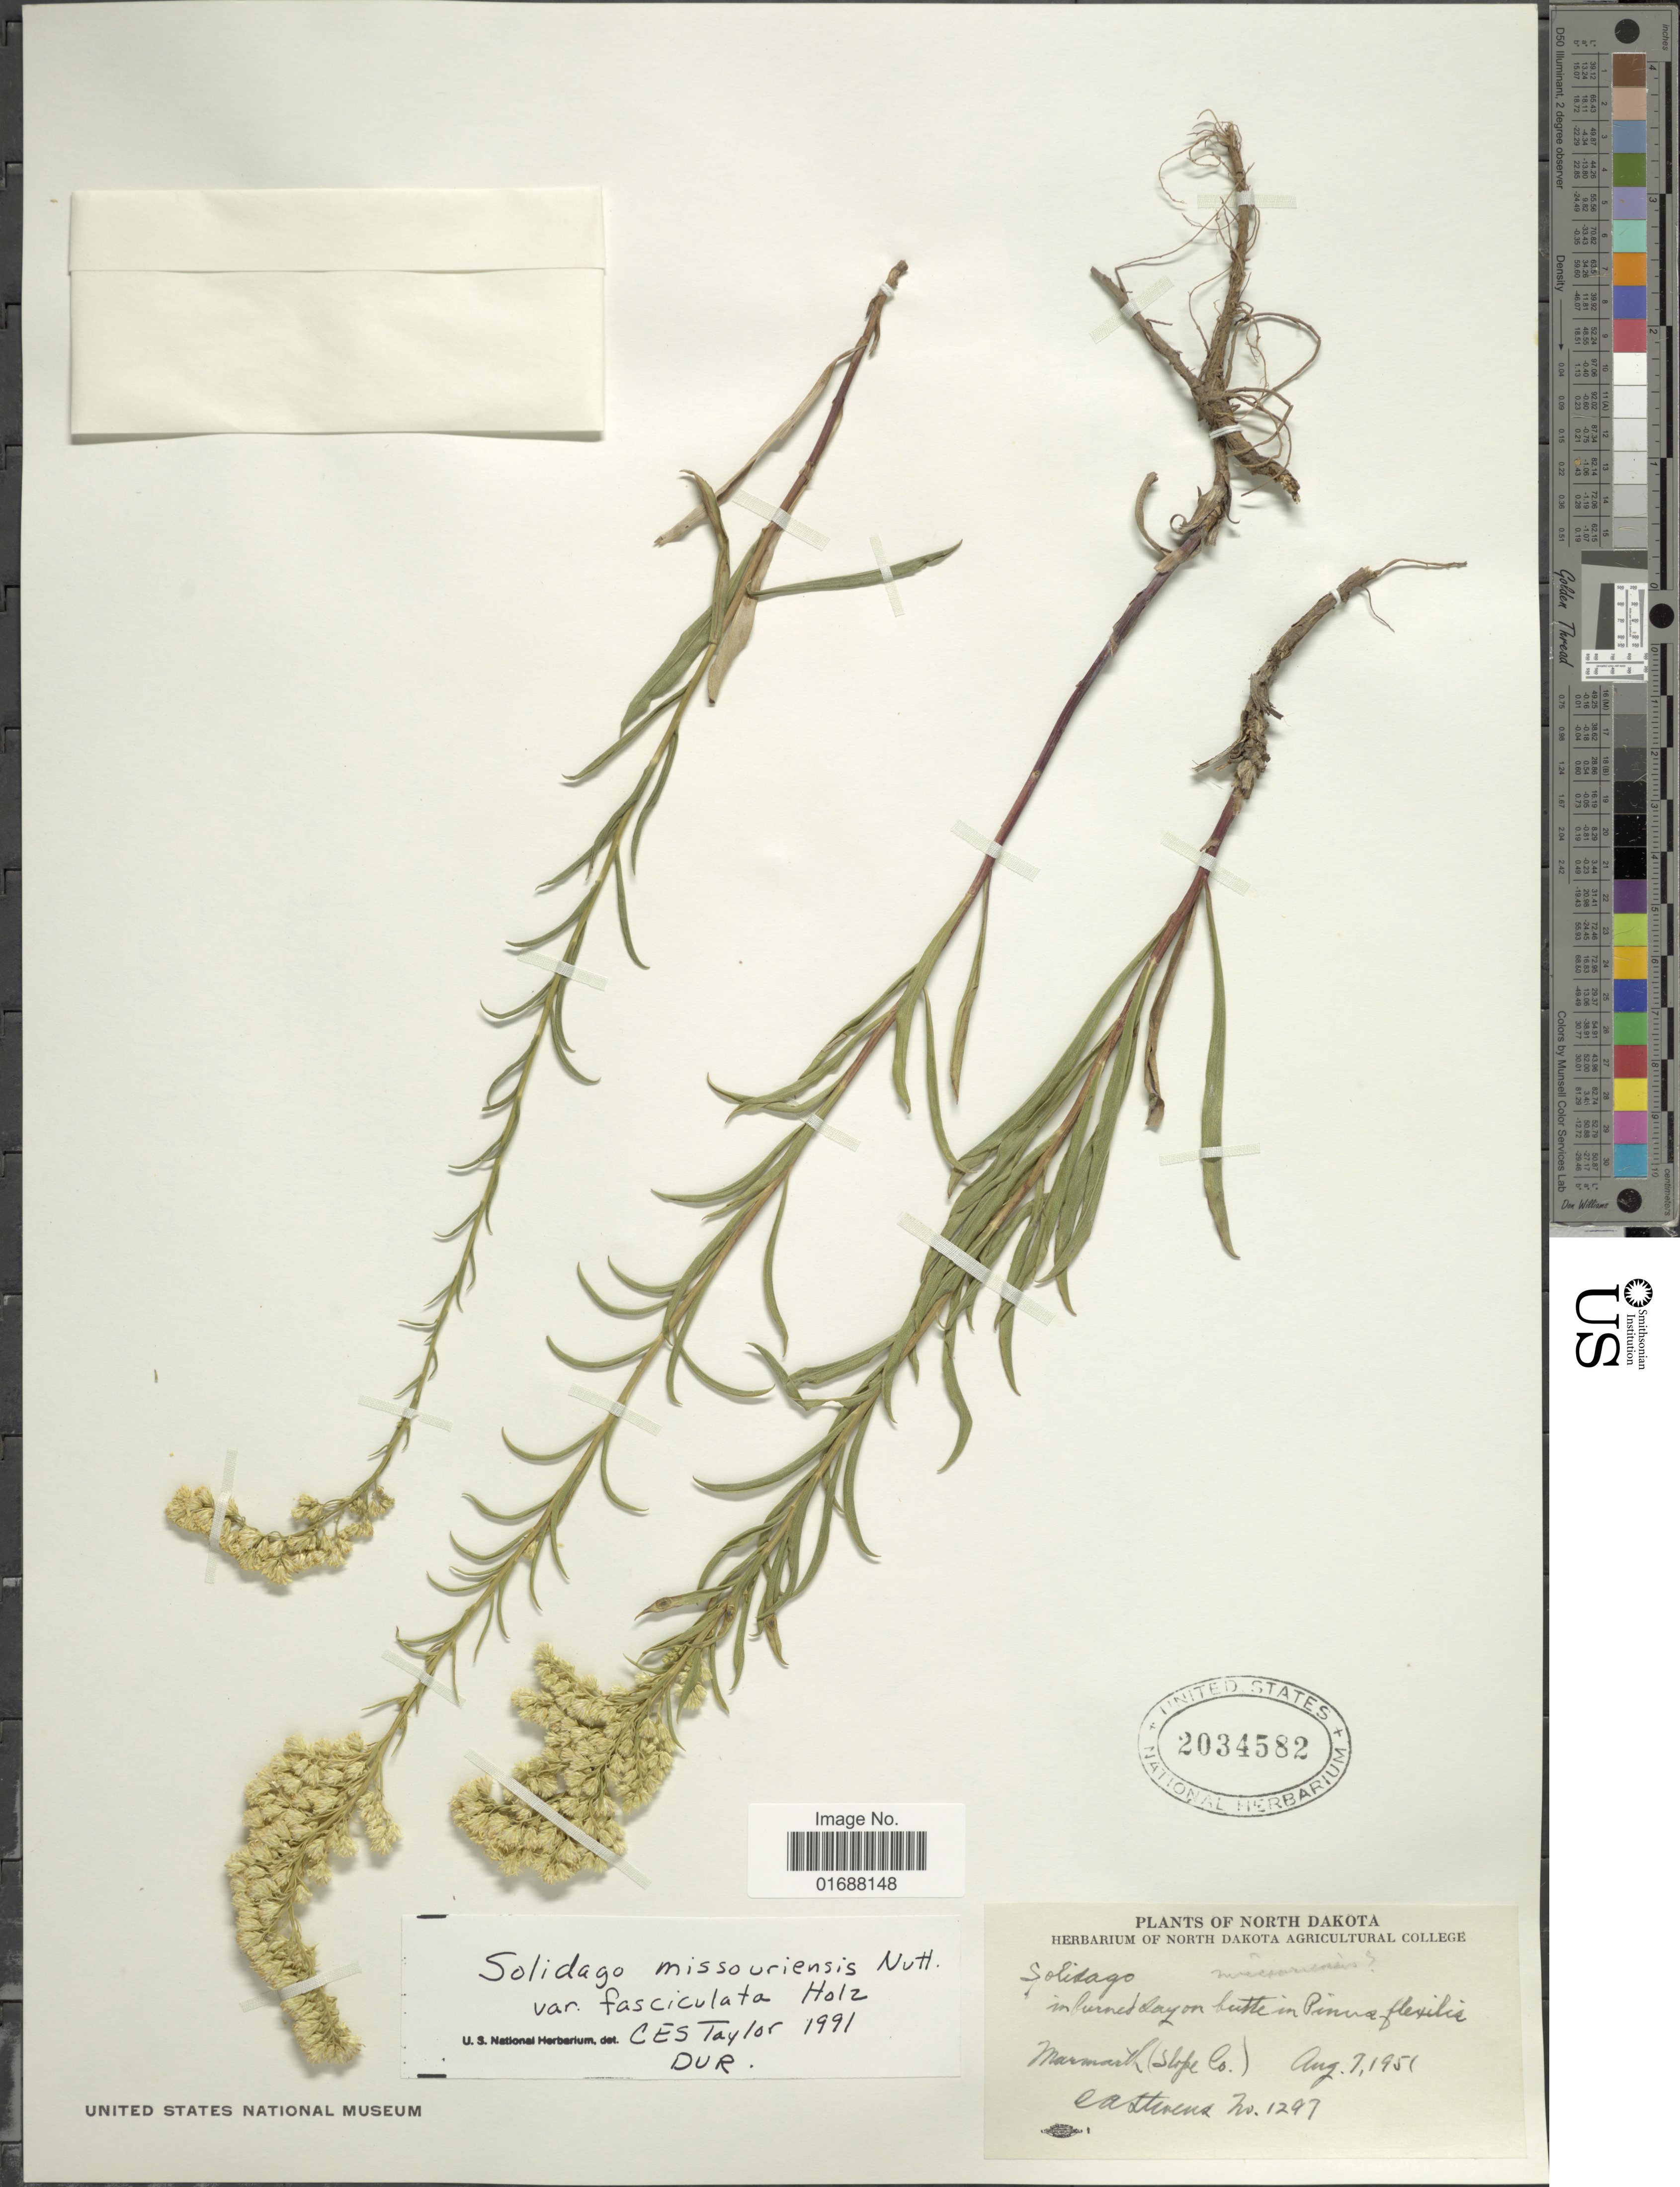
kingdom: Plantae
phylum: Tracheophyta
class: Magnoliopsida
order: Asterales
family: Asteraceae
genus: Solidago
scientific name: Solidago missouriensis var. fasciculata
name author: Holz.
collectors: E. Stevens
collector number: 1297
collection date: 1951-08-07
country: United States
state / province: North Dakota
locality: North Dakota, Marmarth (Slope Co).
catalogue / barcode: US 2034582